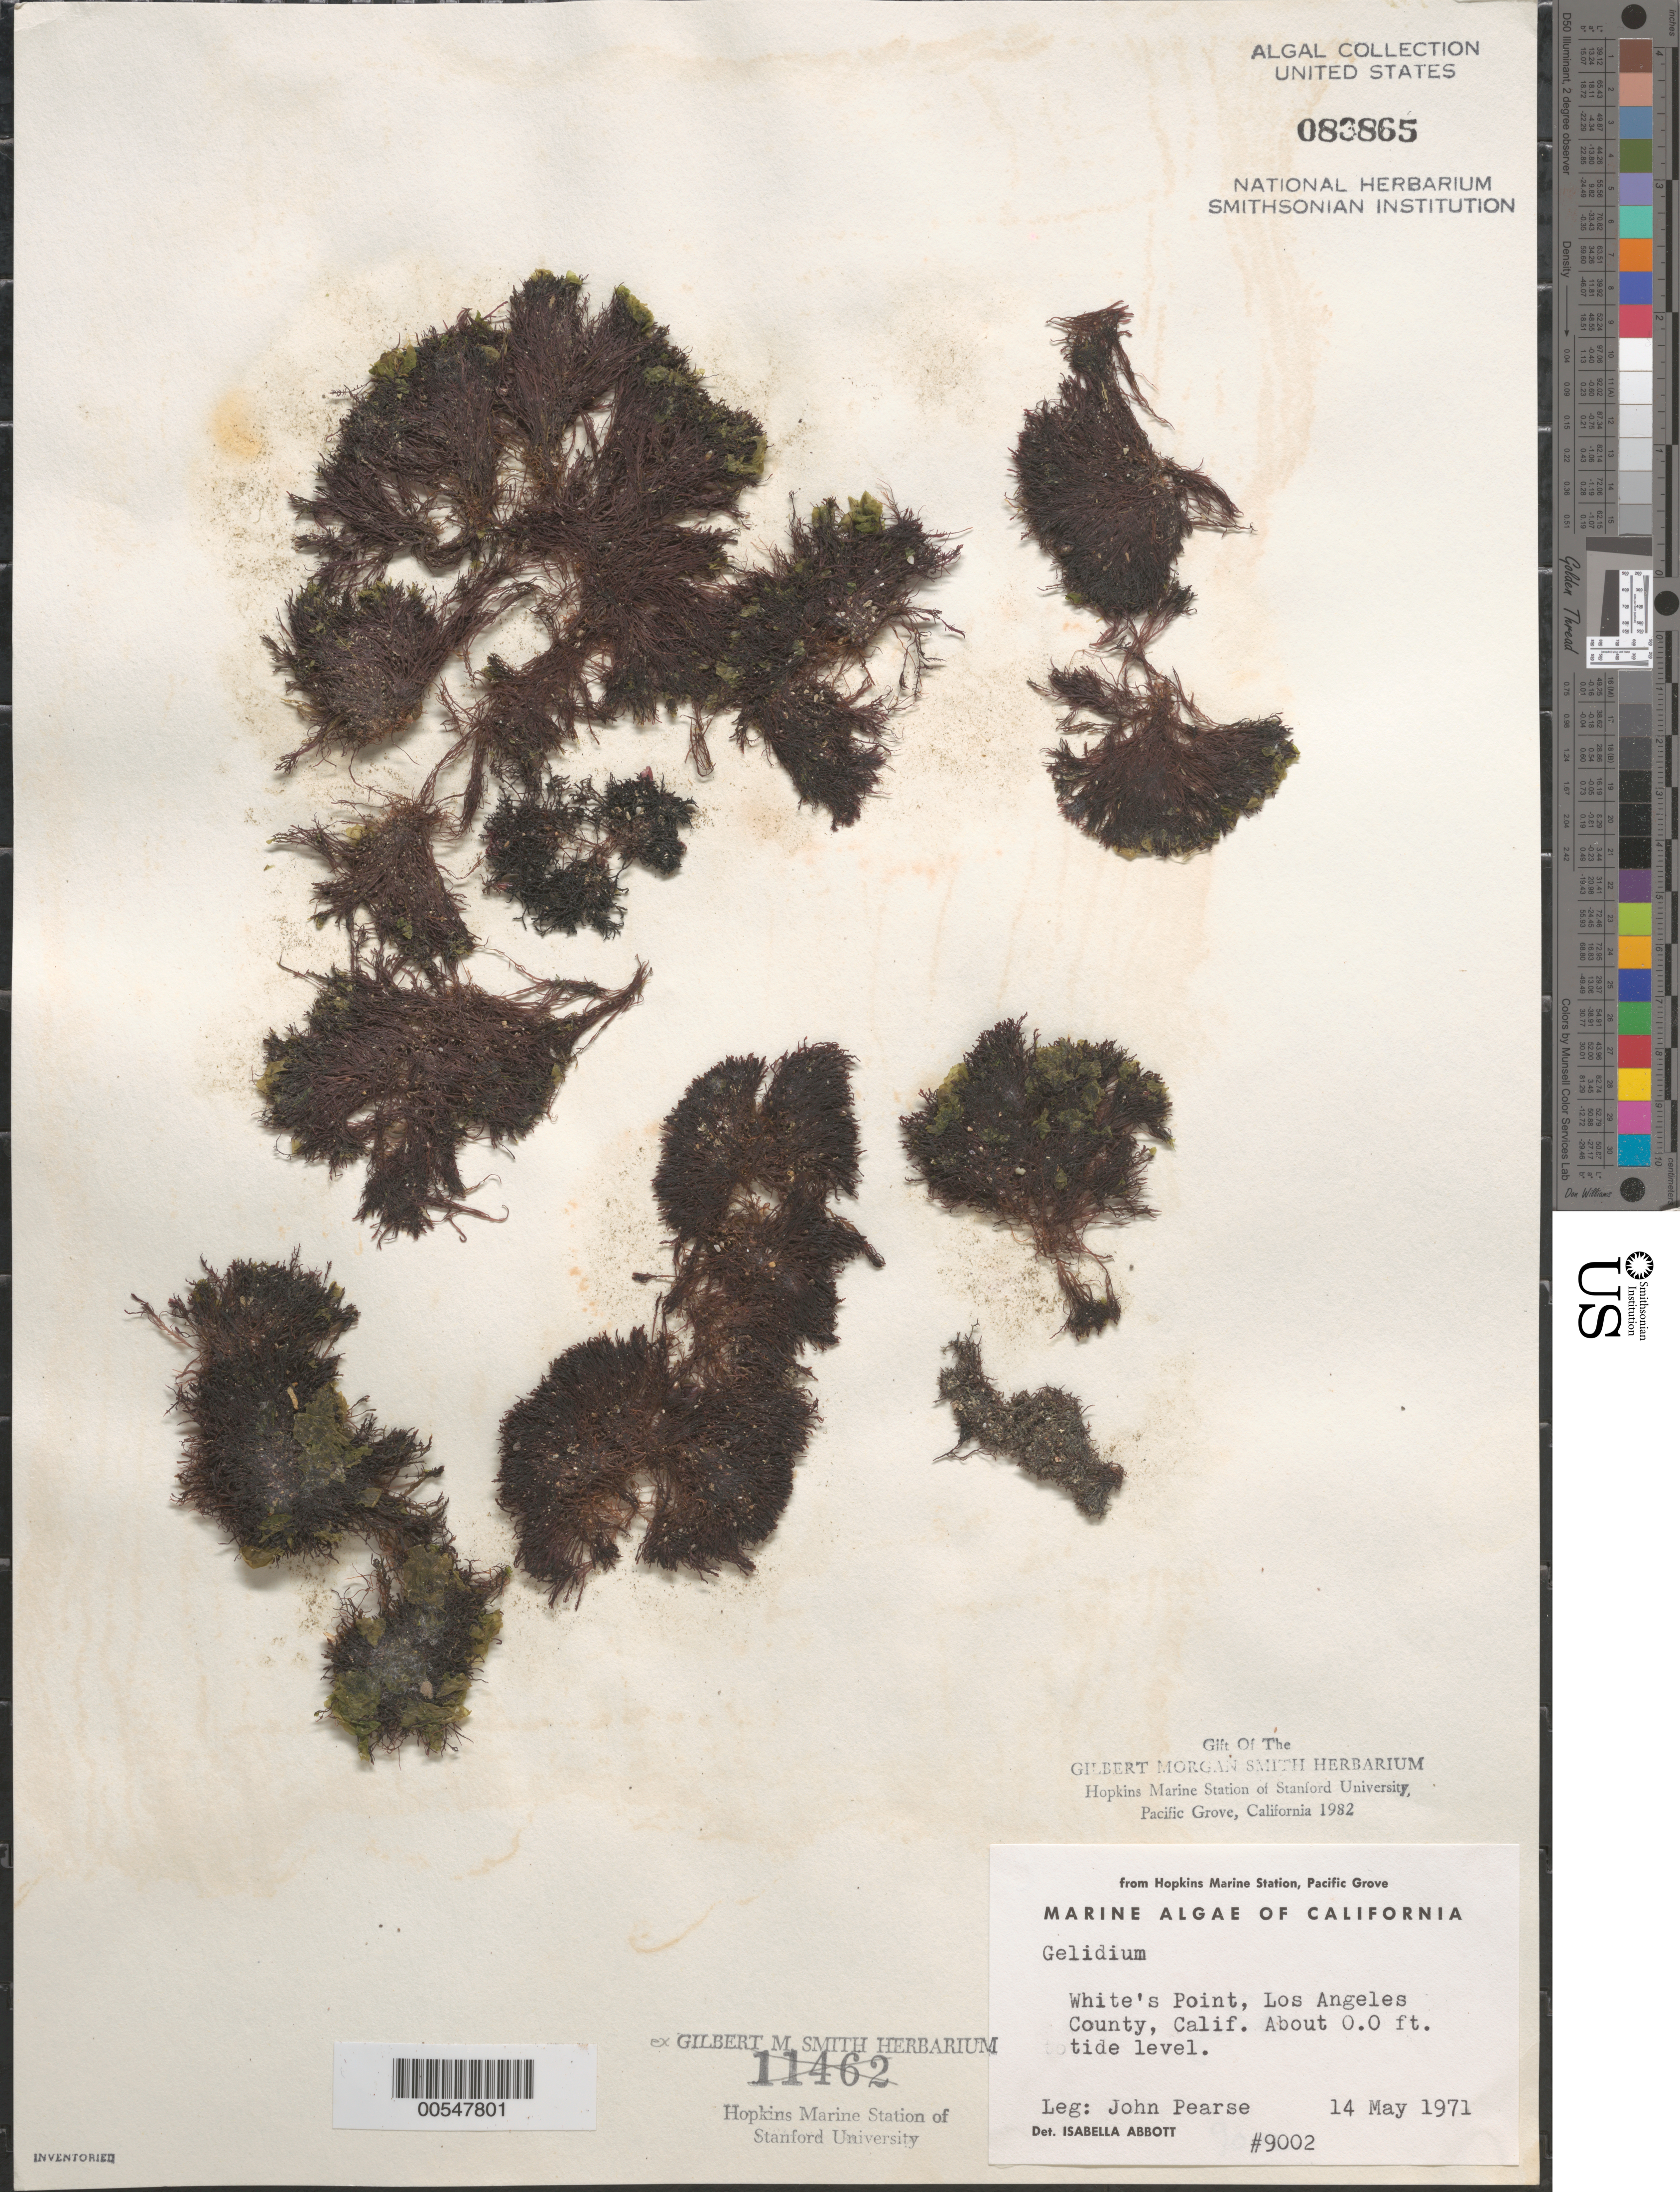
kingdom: Plantae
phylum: Rhodophyta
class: Florideophyceae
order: Gelidiales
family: Gelidiaceae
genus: Gelidium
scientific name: Gelidium coulteri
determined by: Abbott, Isabella A.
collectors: J. Pearse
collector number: IAA 9002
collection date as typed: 14 May 1971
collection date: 1971-05-14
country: United States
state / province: California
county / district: Los Angeles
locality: White's Point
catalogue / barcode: US 83865